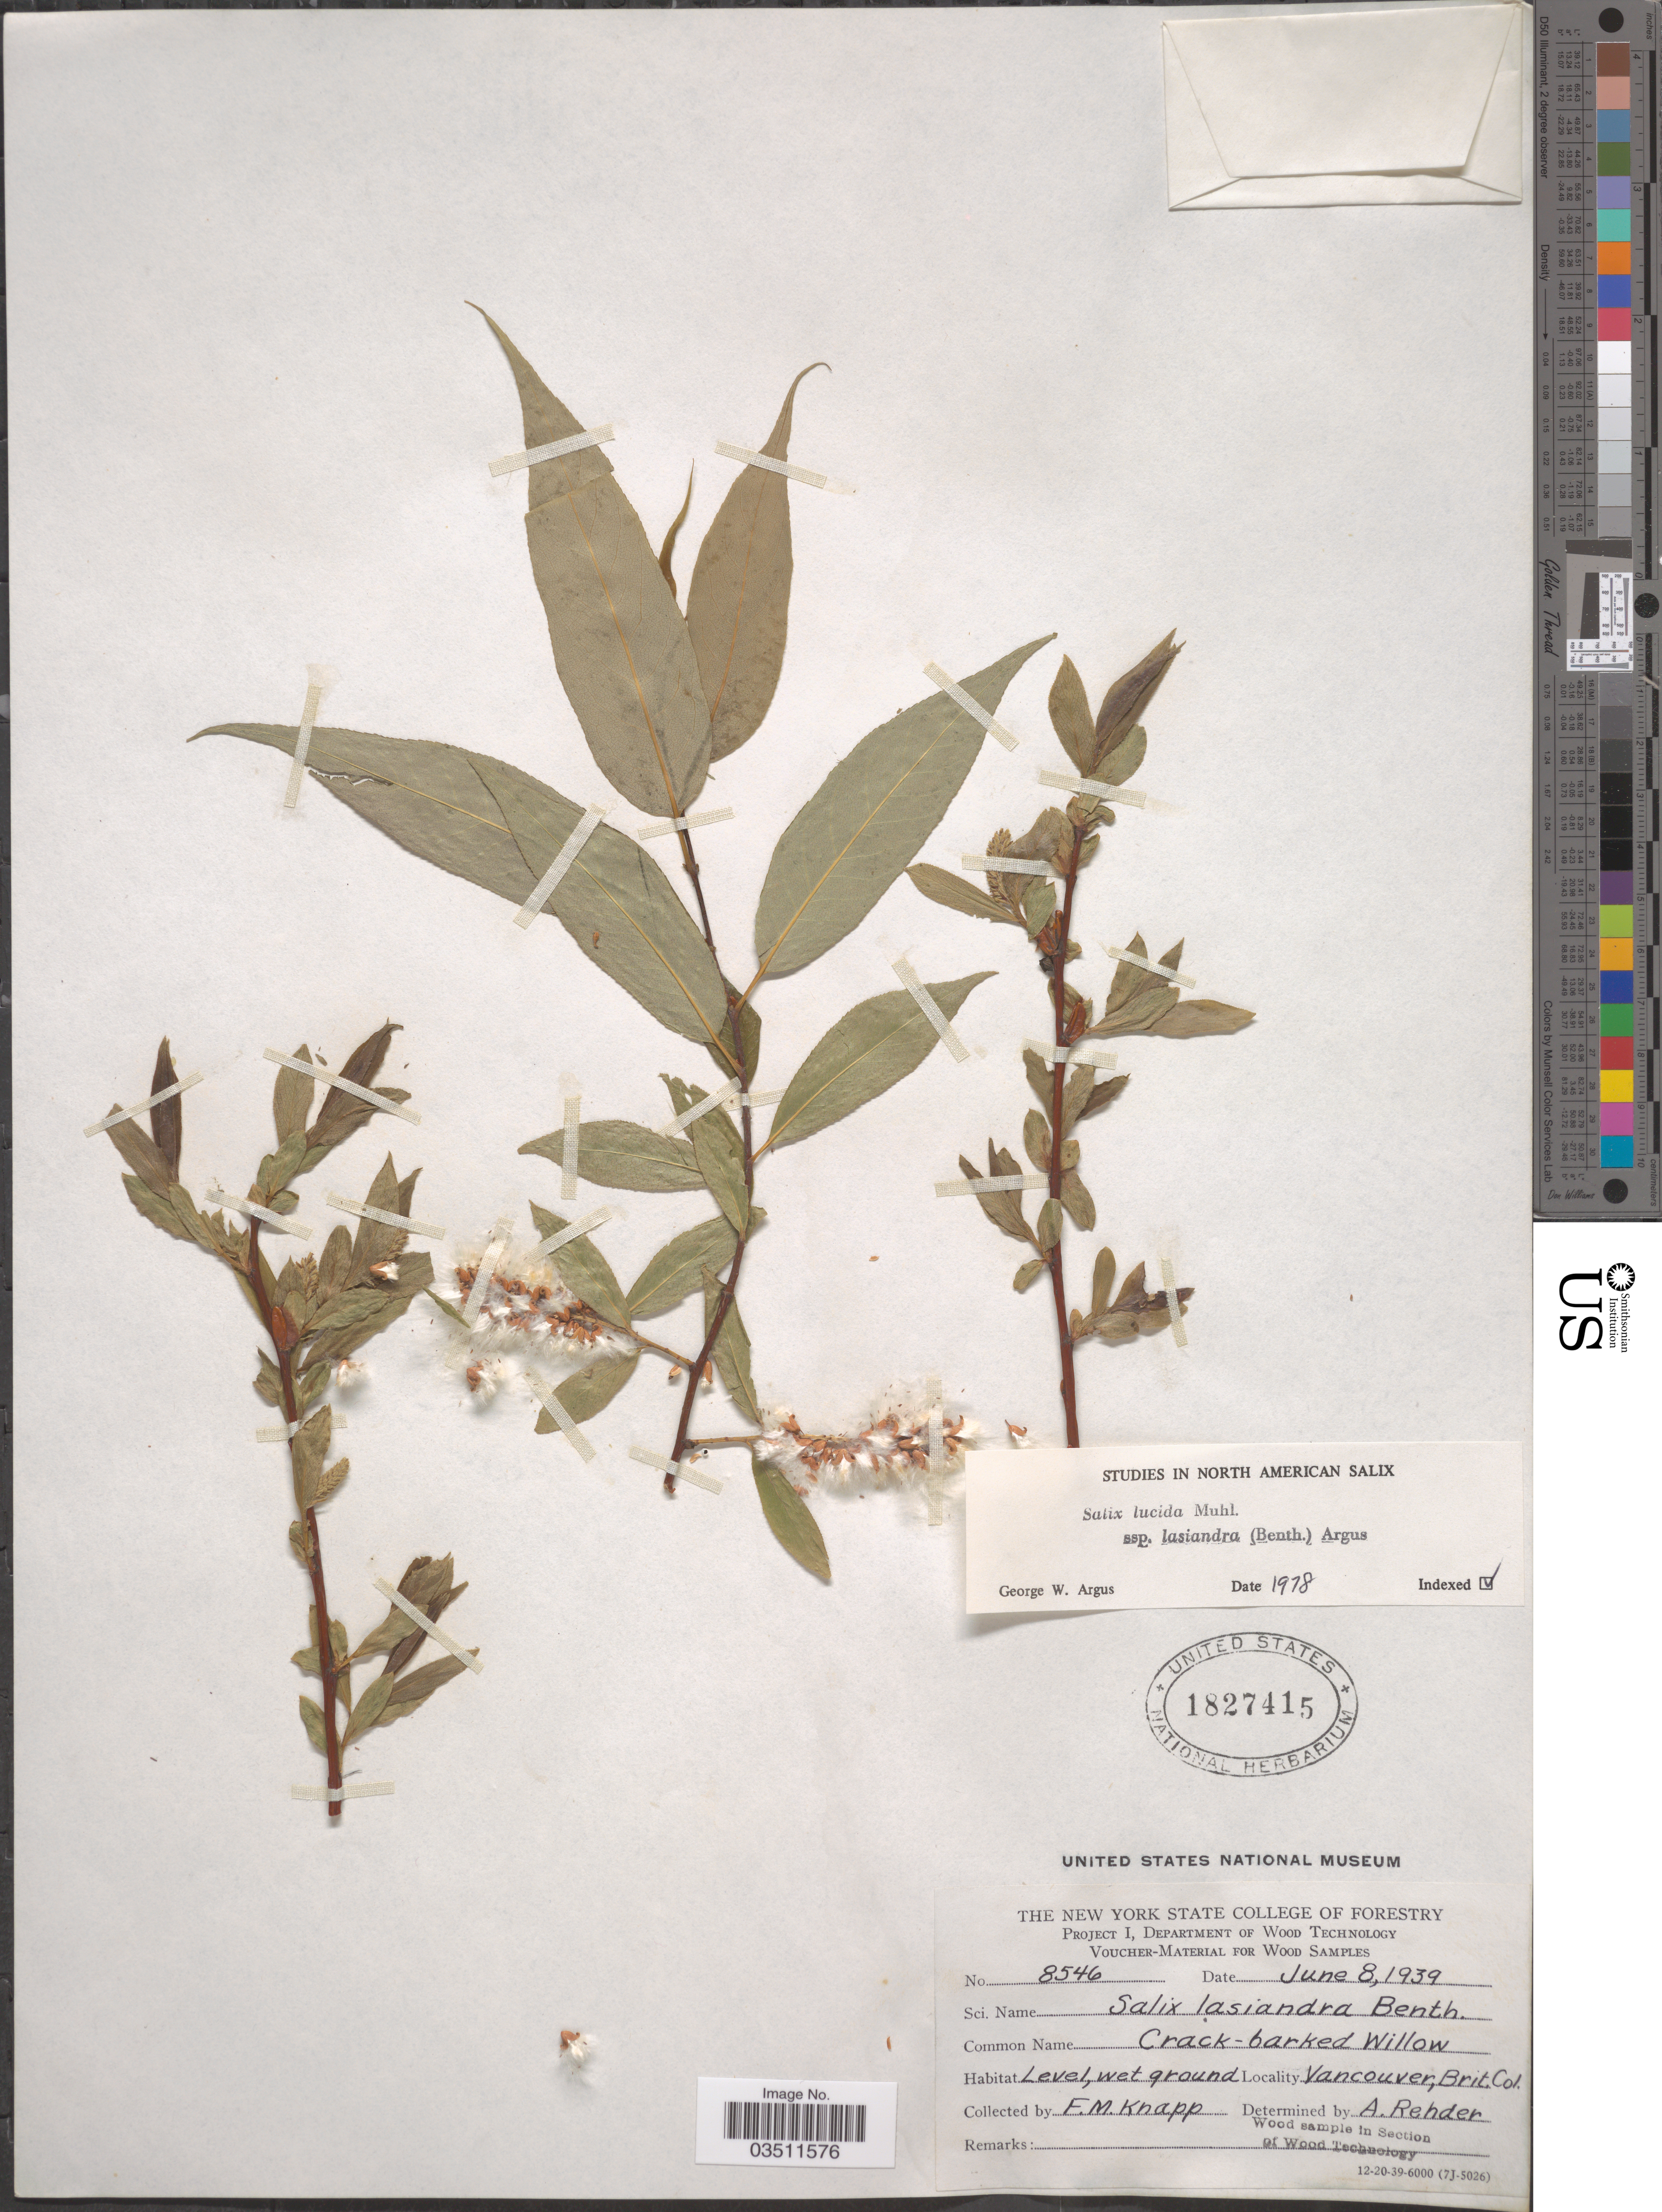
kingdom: Plantae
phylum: Tracheophyta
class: Magnoliopsida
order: Malpighiales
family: Salicaceae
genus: Salix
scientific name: Salix lucida subsp. lasiandra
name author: (Benth.) A.E. Murray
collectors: F. Knapp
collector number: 8546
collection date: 1939-06-08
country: Canada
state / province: British Columbia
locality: Vancouver.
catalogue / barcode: US 1827415